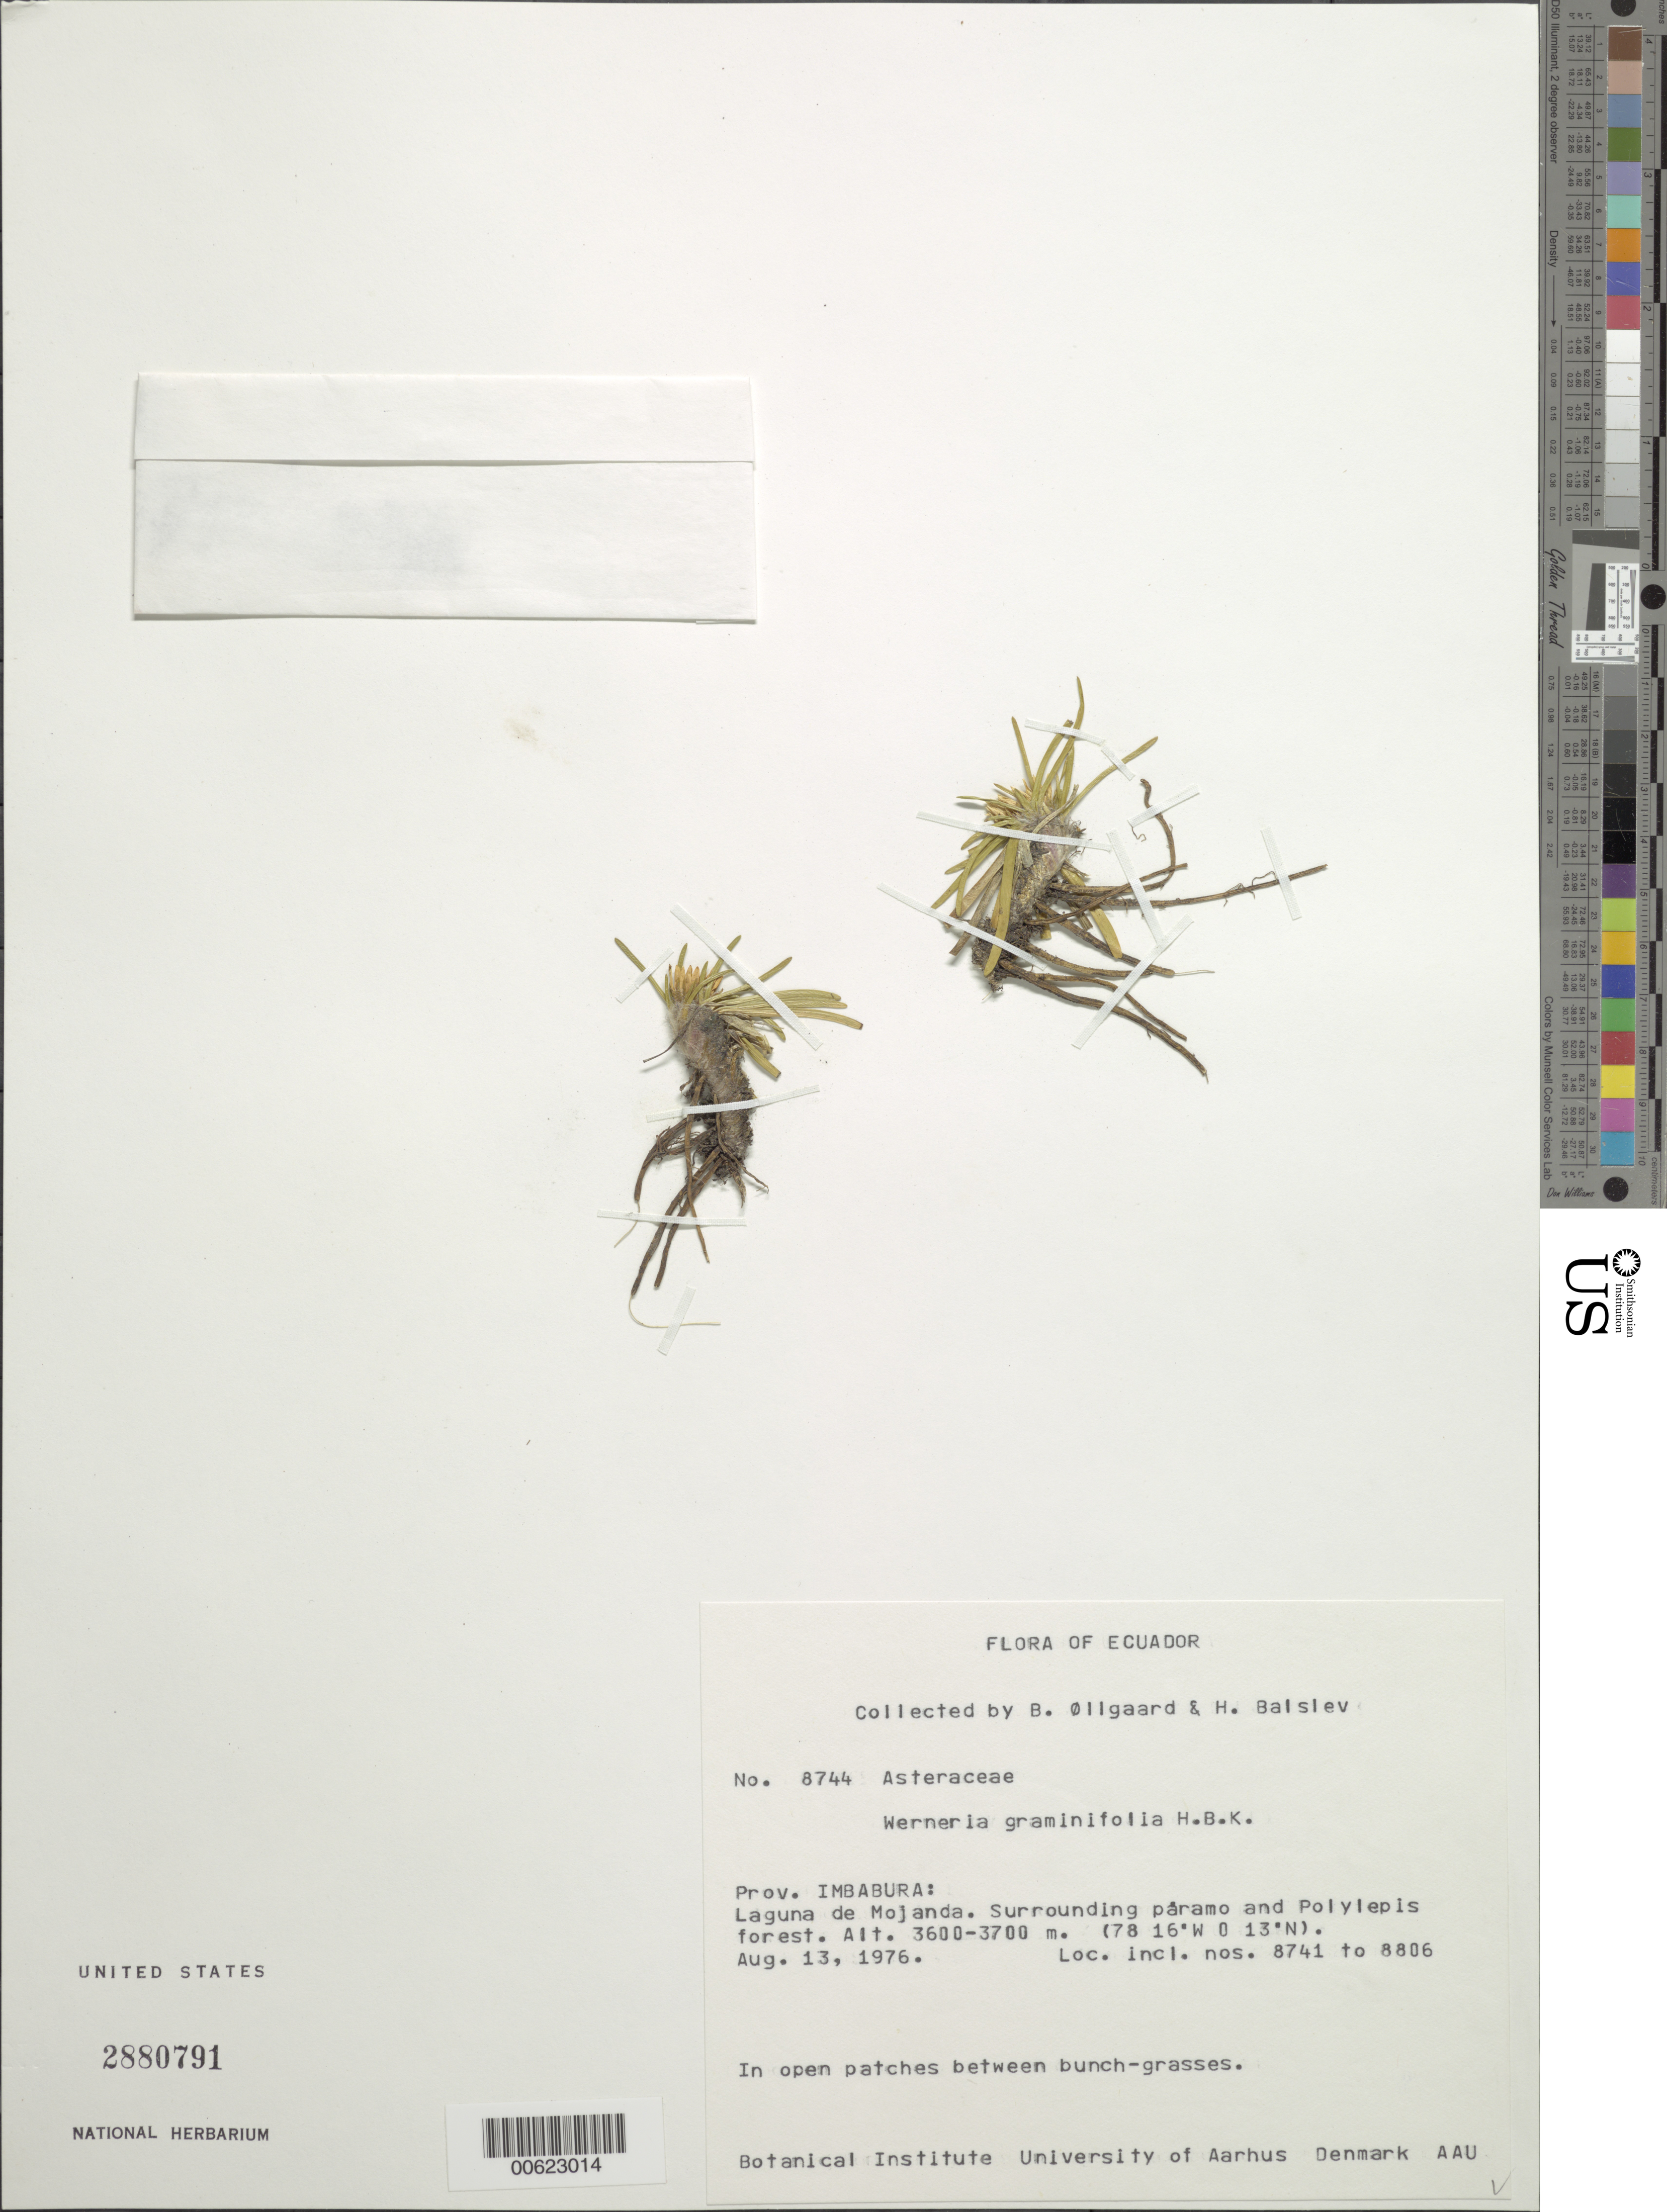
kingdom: Plantae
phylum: Tracheophyta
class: Magnoliopsida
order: Asterales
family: Asteraceae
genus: Werneria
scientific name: Werneria graminifolia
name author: Kunth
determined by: Calvo, Joel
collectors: B. Øllgaard & H. Balslev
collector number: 8744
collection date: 1976-08-13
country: Ecuador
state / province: Imbabura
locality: Laguna de Mojanda.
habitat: Surrounding páramo and polylepis forest.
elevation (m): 3600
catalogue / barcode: US 2880791